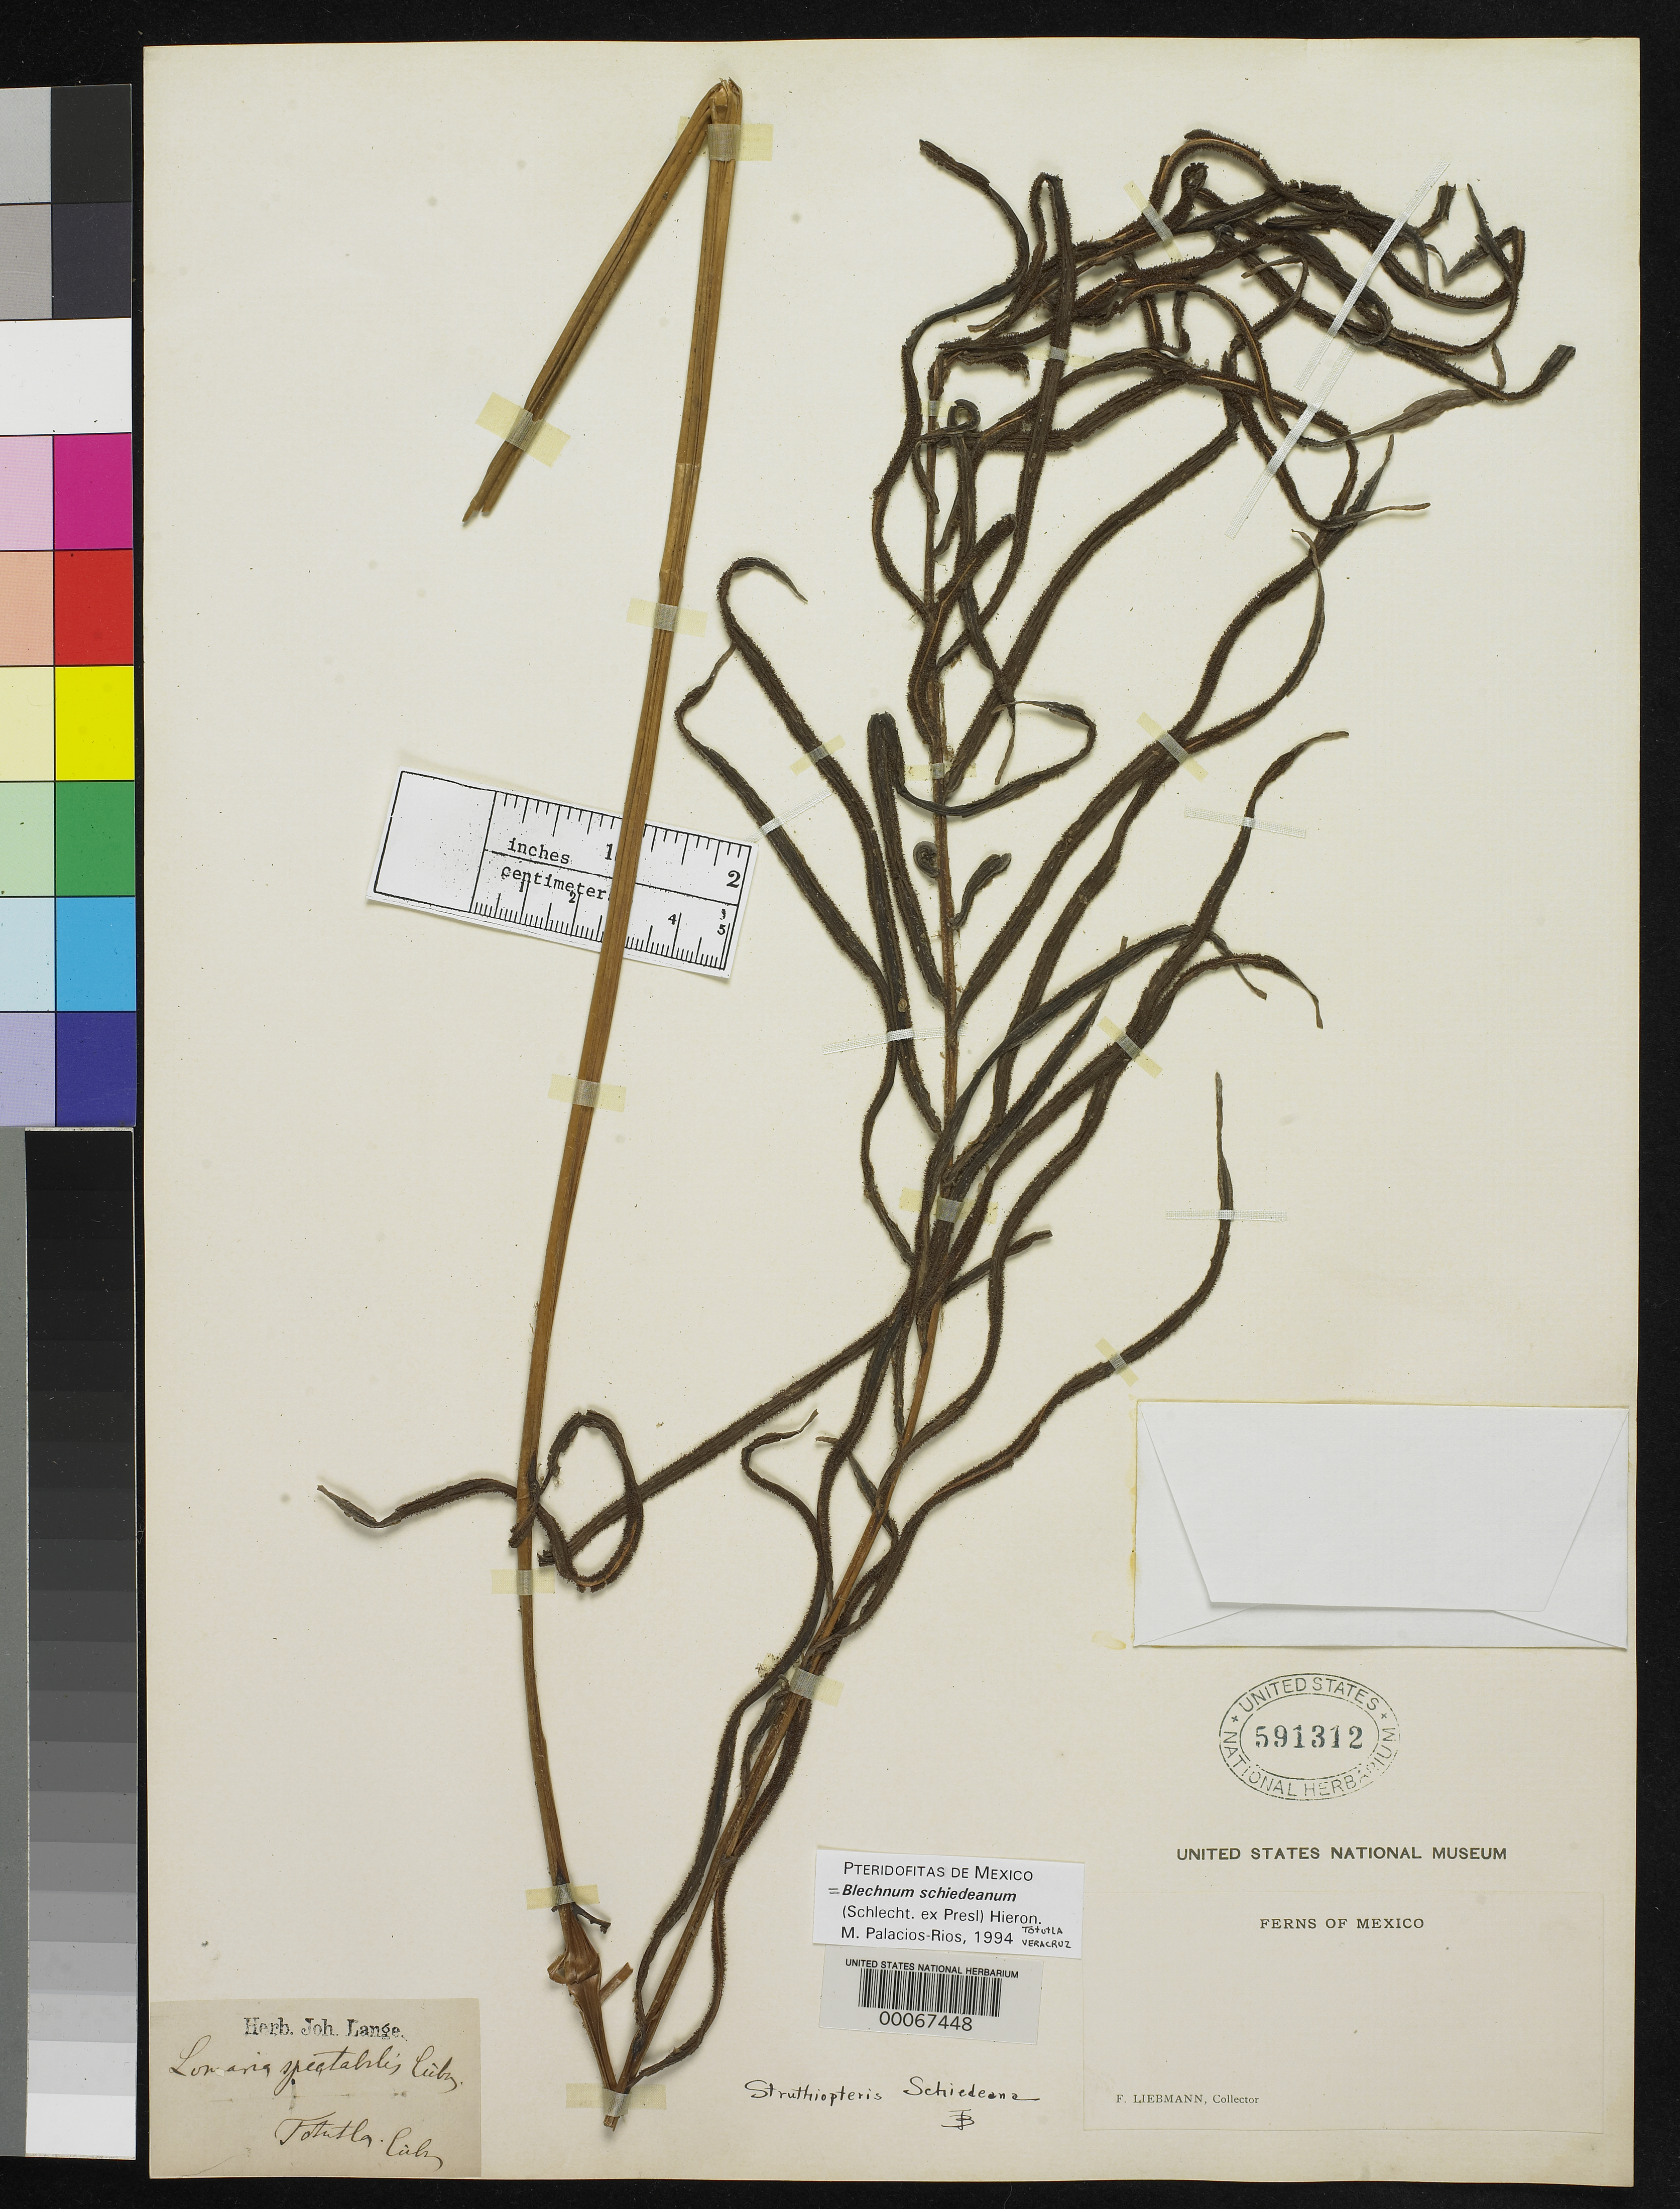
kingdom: Plantae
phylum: Tracheophyta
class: Polypodiopsida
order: Polypodiales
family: Blechnaceae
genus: Lomaria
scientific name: Lomaria spectabilis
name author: Liebm.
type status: Type Collection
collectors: F. M. Liebmann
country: Mexico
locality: E of Monserrat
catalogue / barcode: US 591312